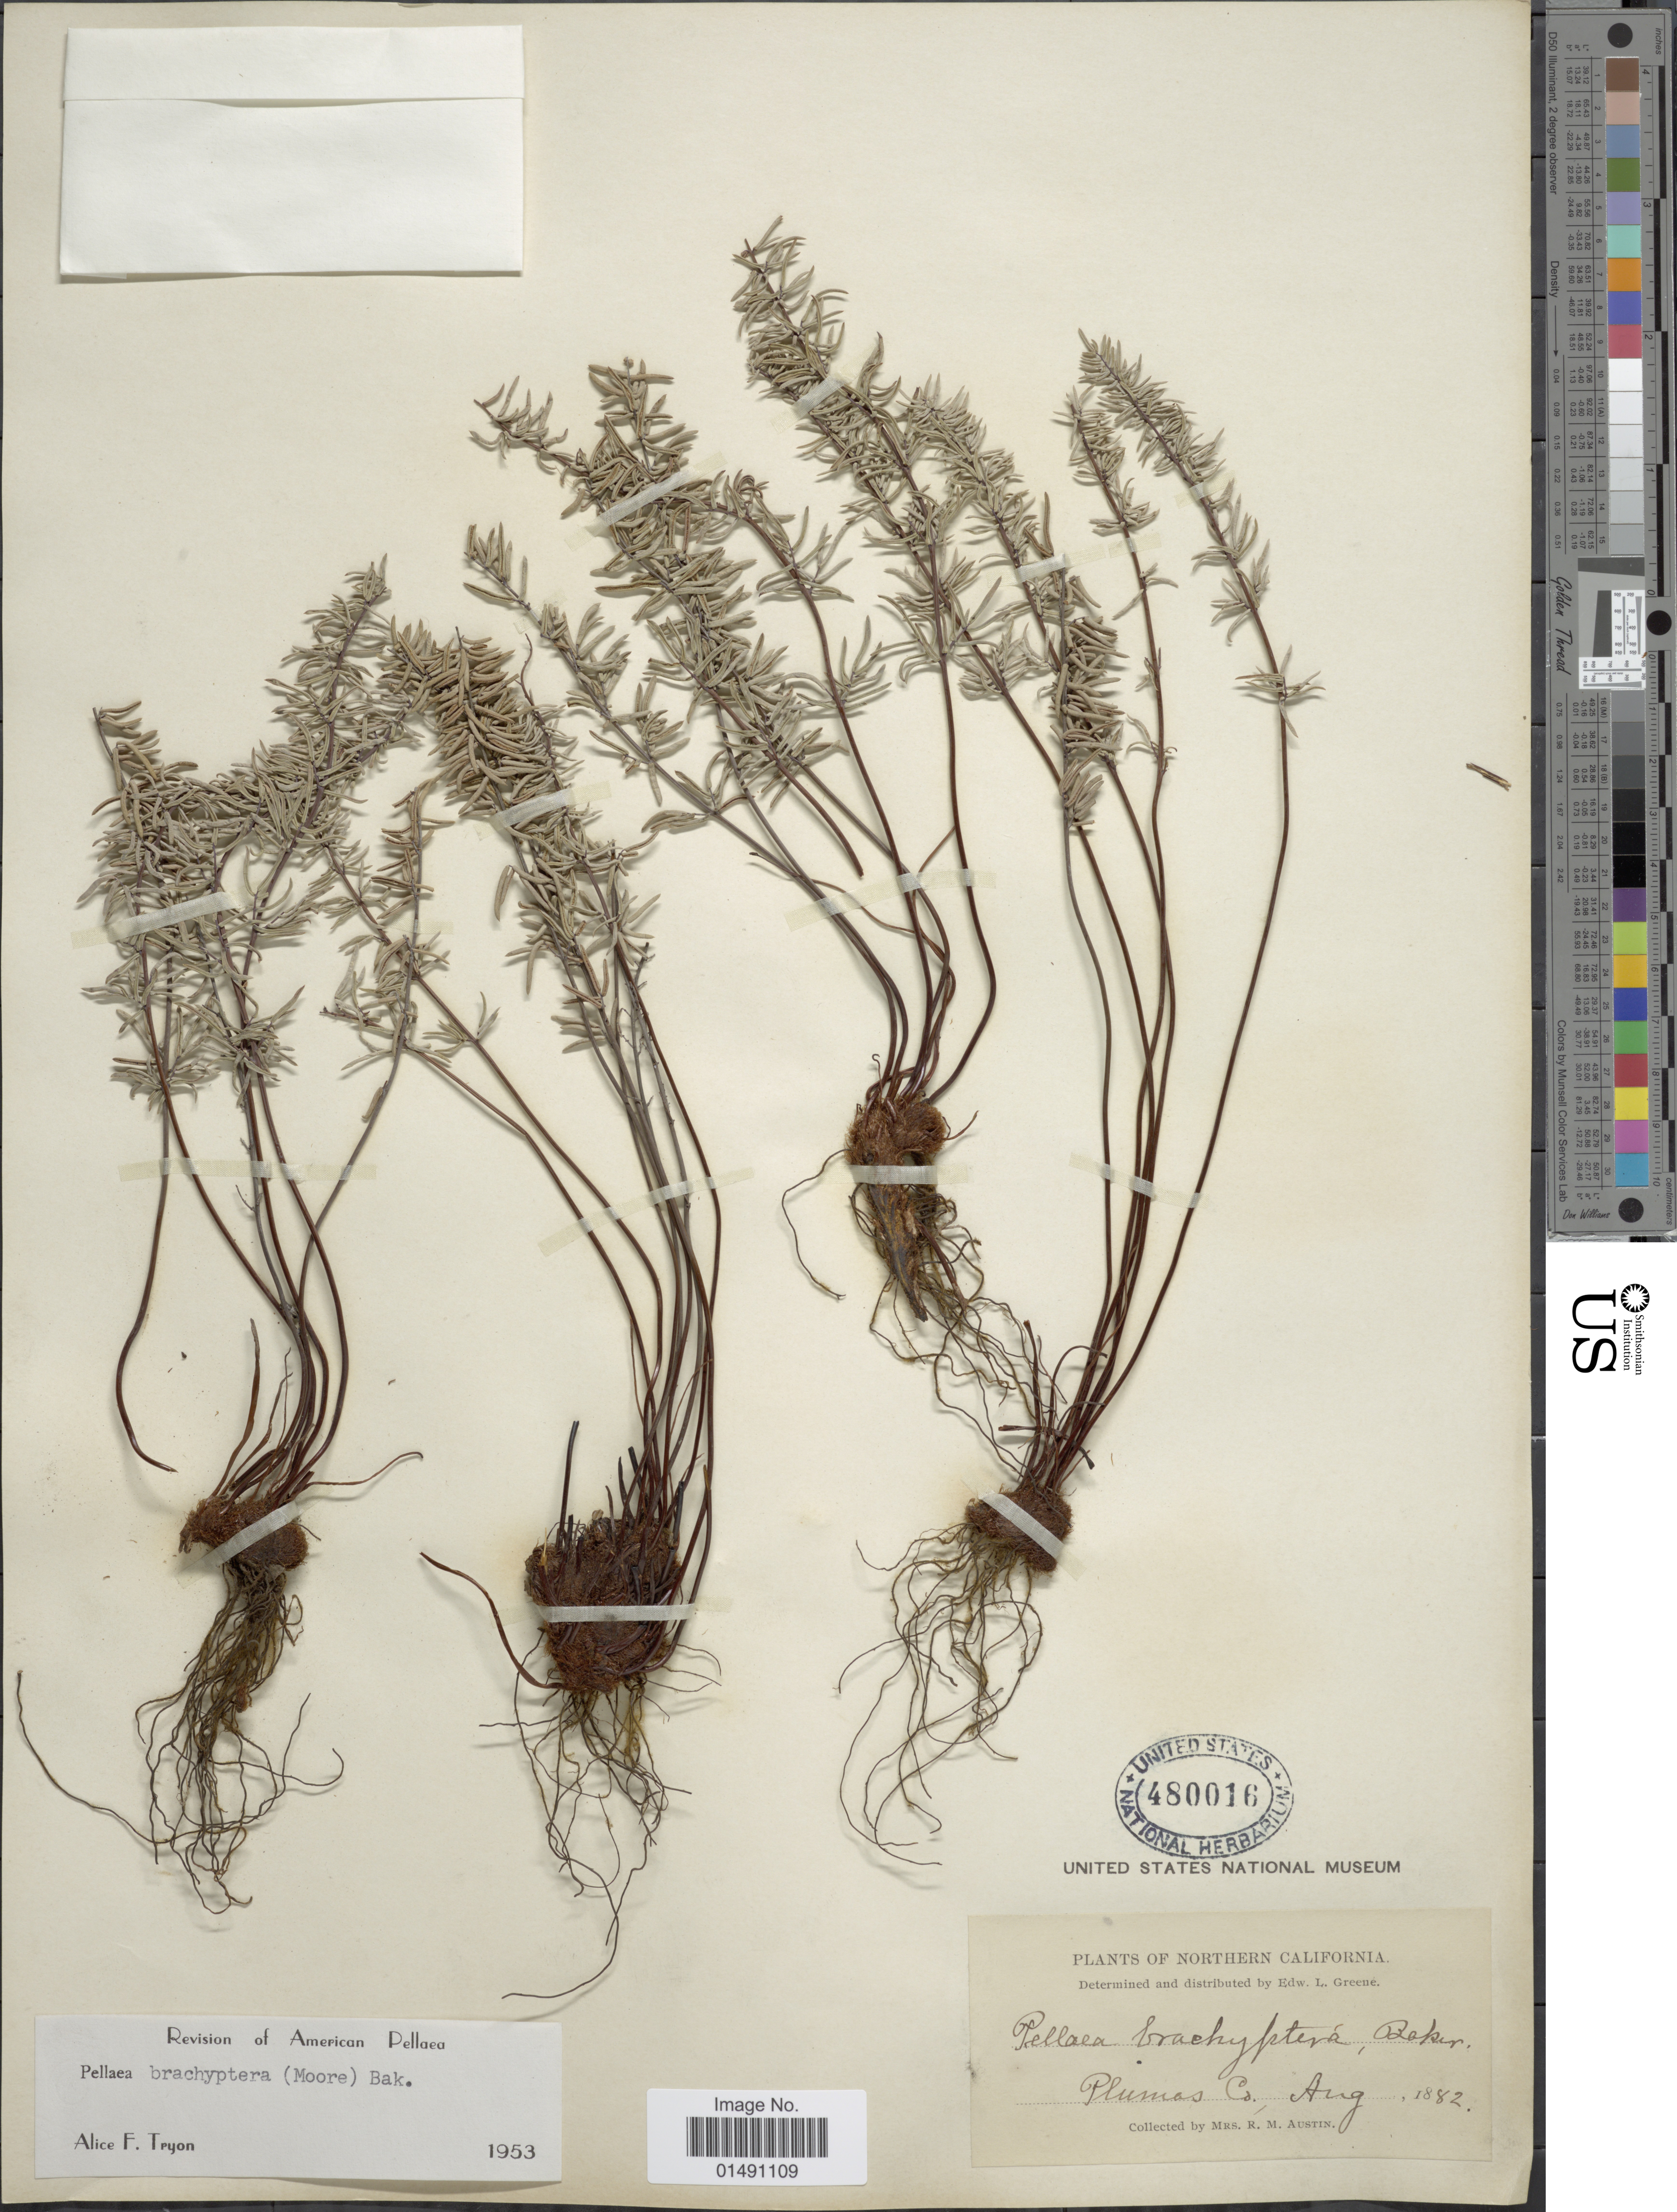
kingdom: Plantae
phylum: Tracheophyta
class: Polypodiopsida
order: Polypodiales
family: Pteridaceae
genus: Pellaea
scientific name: Pellaea brachyptera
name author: (T. Moore) Baker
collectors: R. Austin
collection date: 1882-08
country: United States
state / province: California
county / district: Plumas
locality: Northern California, Plumas Co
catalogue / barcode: US 480016